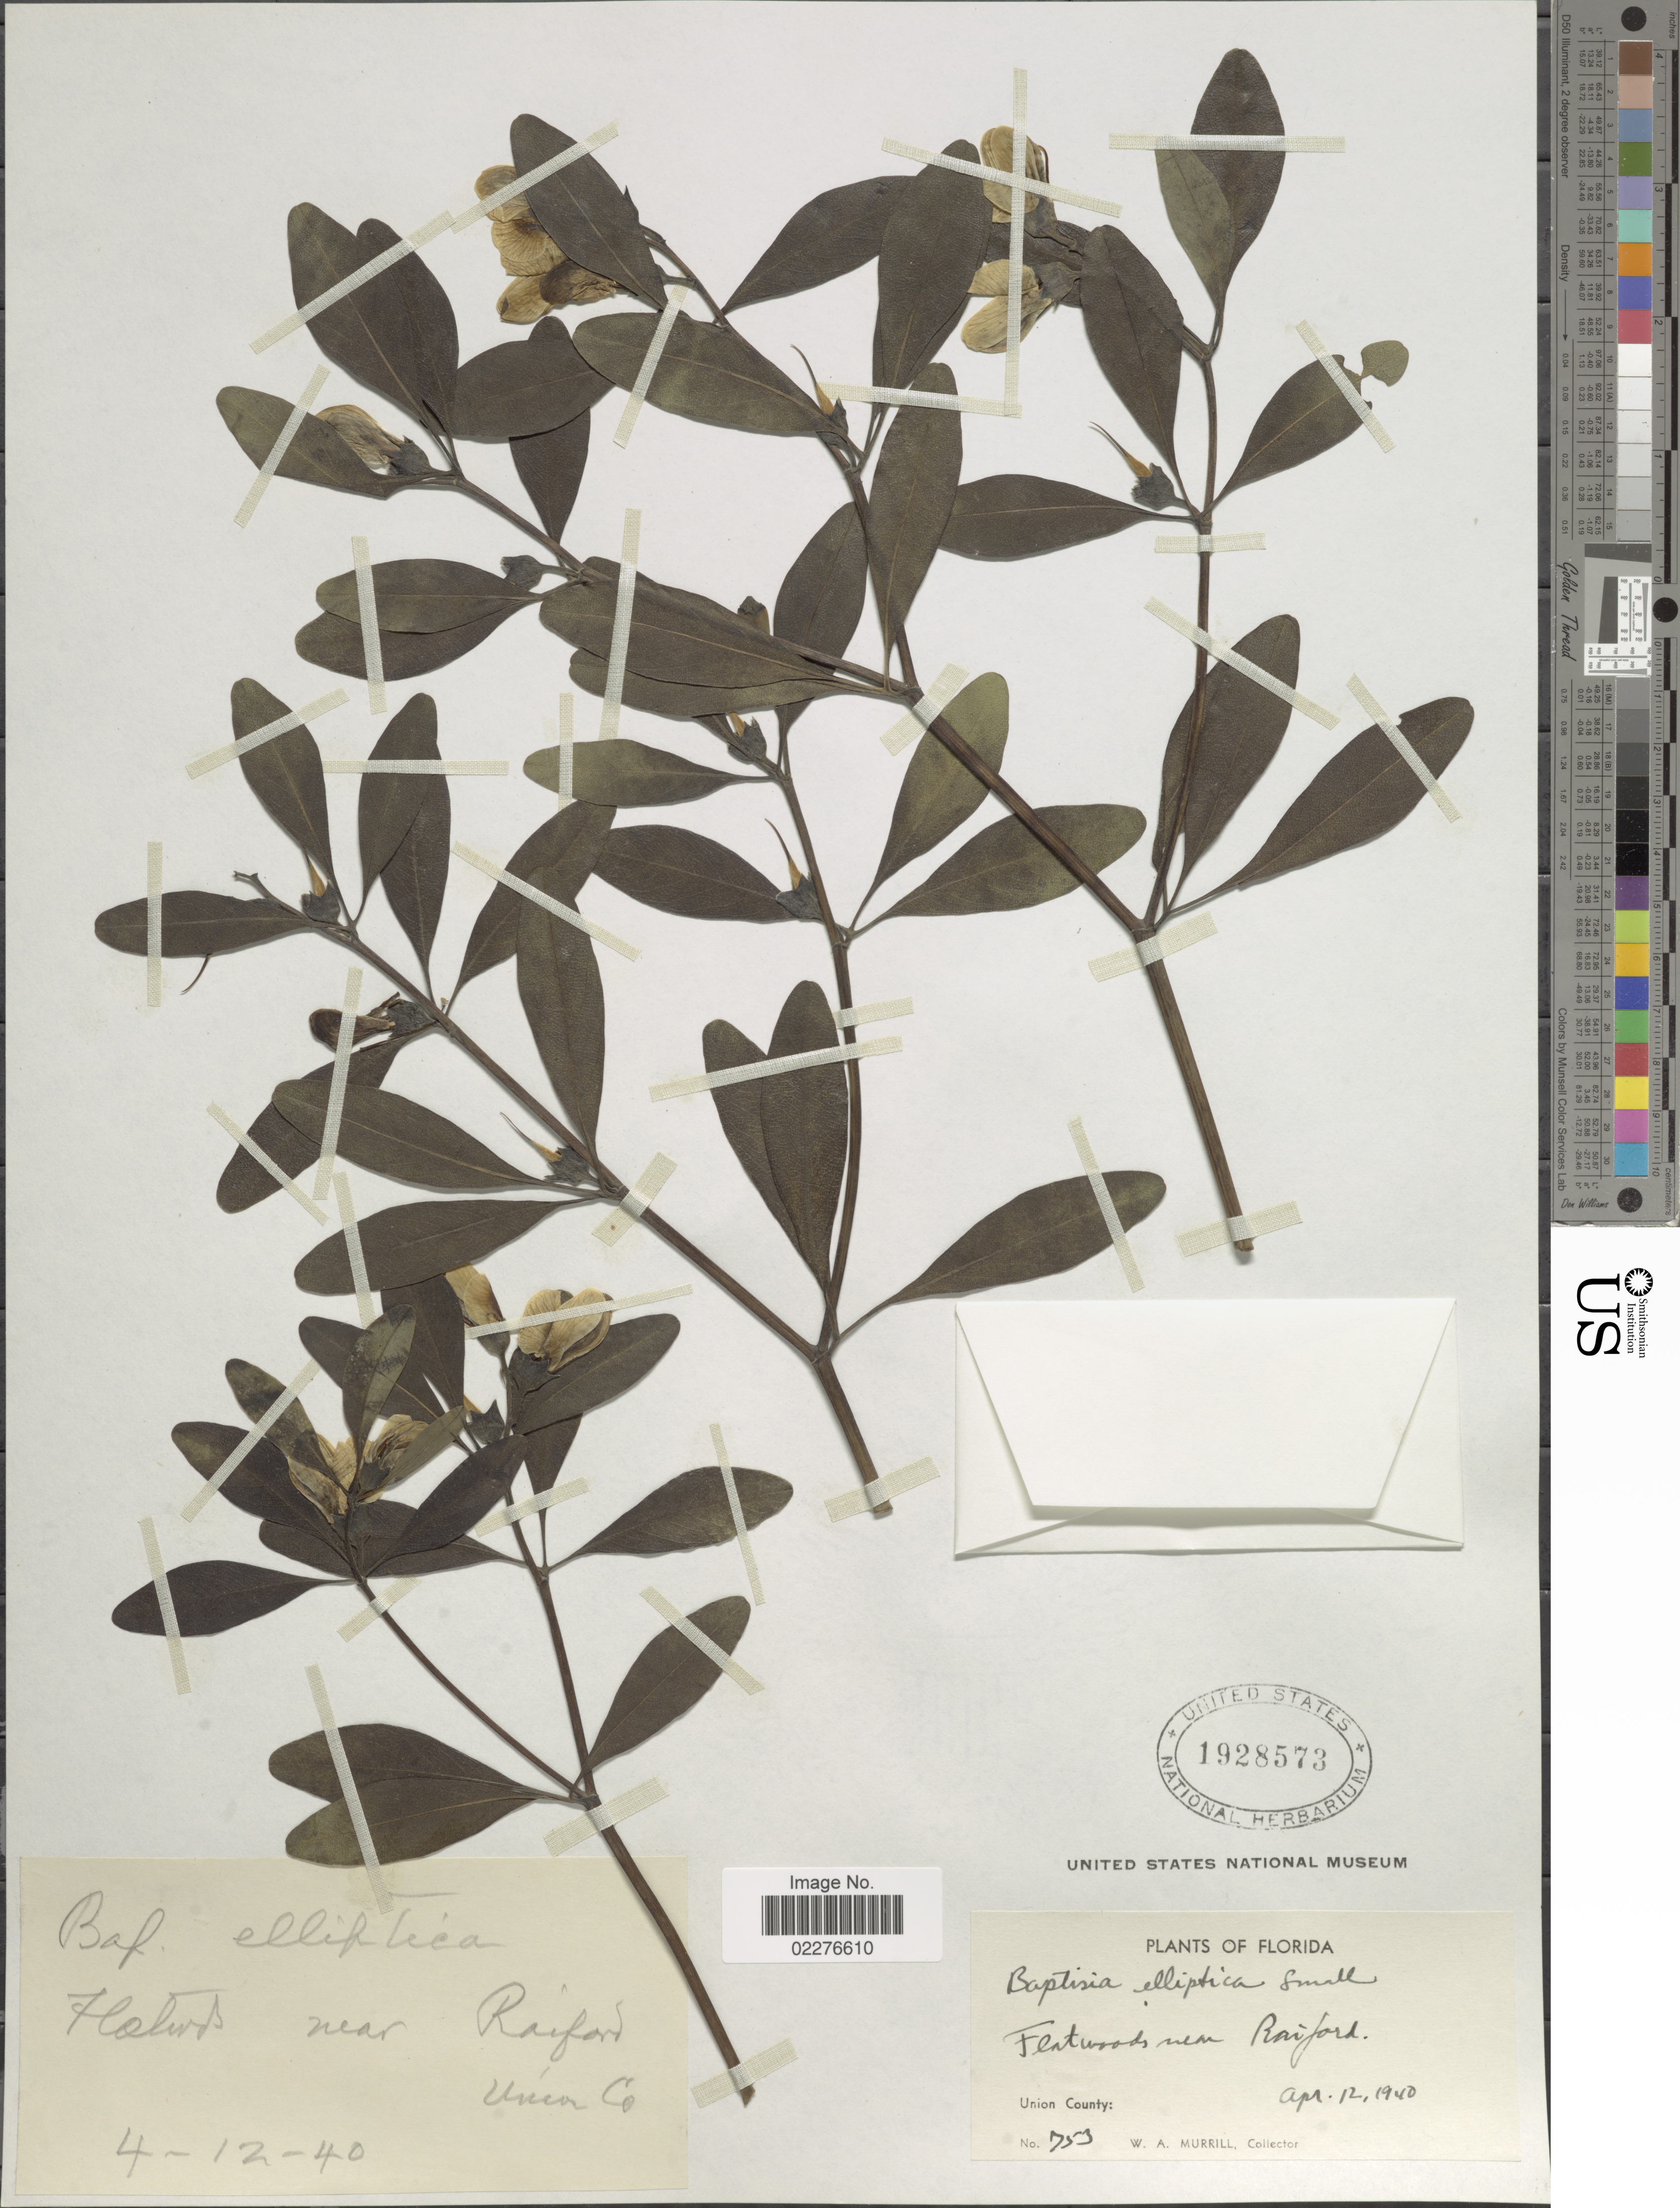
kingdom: Plantae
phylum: Tracheophyta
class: Magnoliopsida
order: Fabales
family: Fabaceae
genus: Baptisia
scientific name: Baptisia fragilis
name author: Larisey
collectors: W. A. Murrill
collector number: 753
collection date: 1940-04-12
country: United States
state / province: Florida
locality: Flatwoods near Raiford, Union County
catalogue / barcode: US 1928573